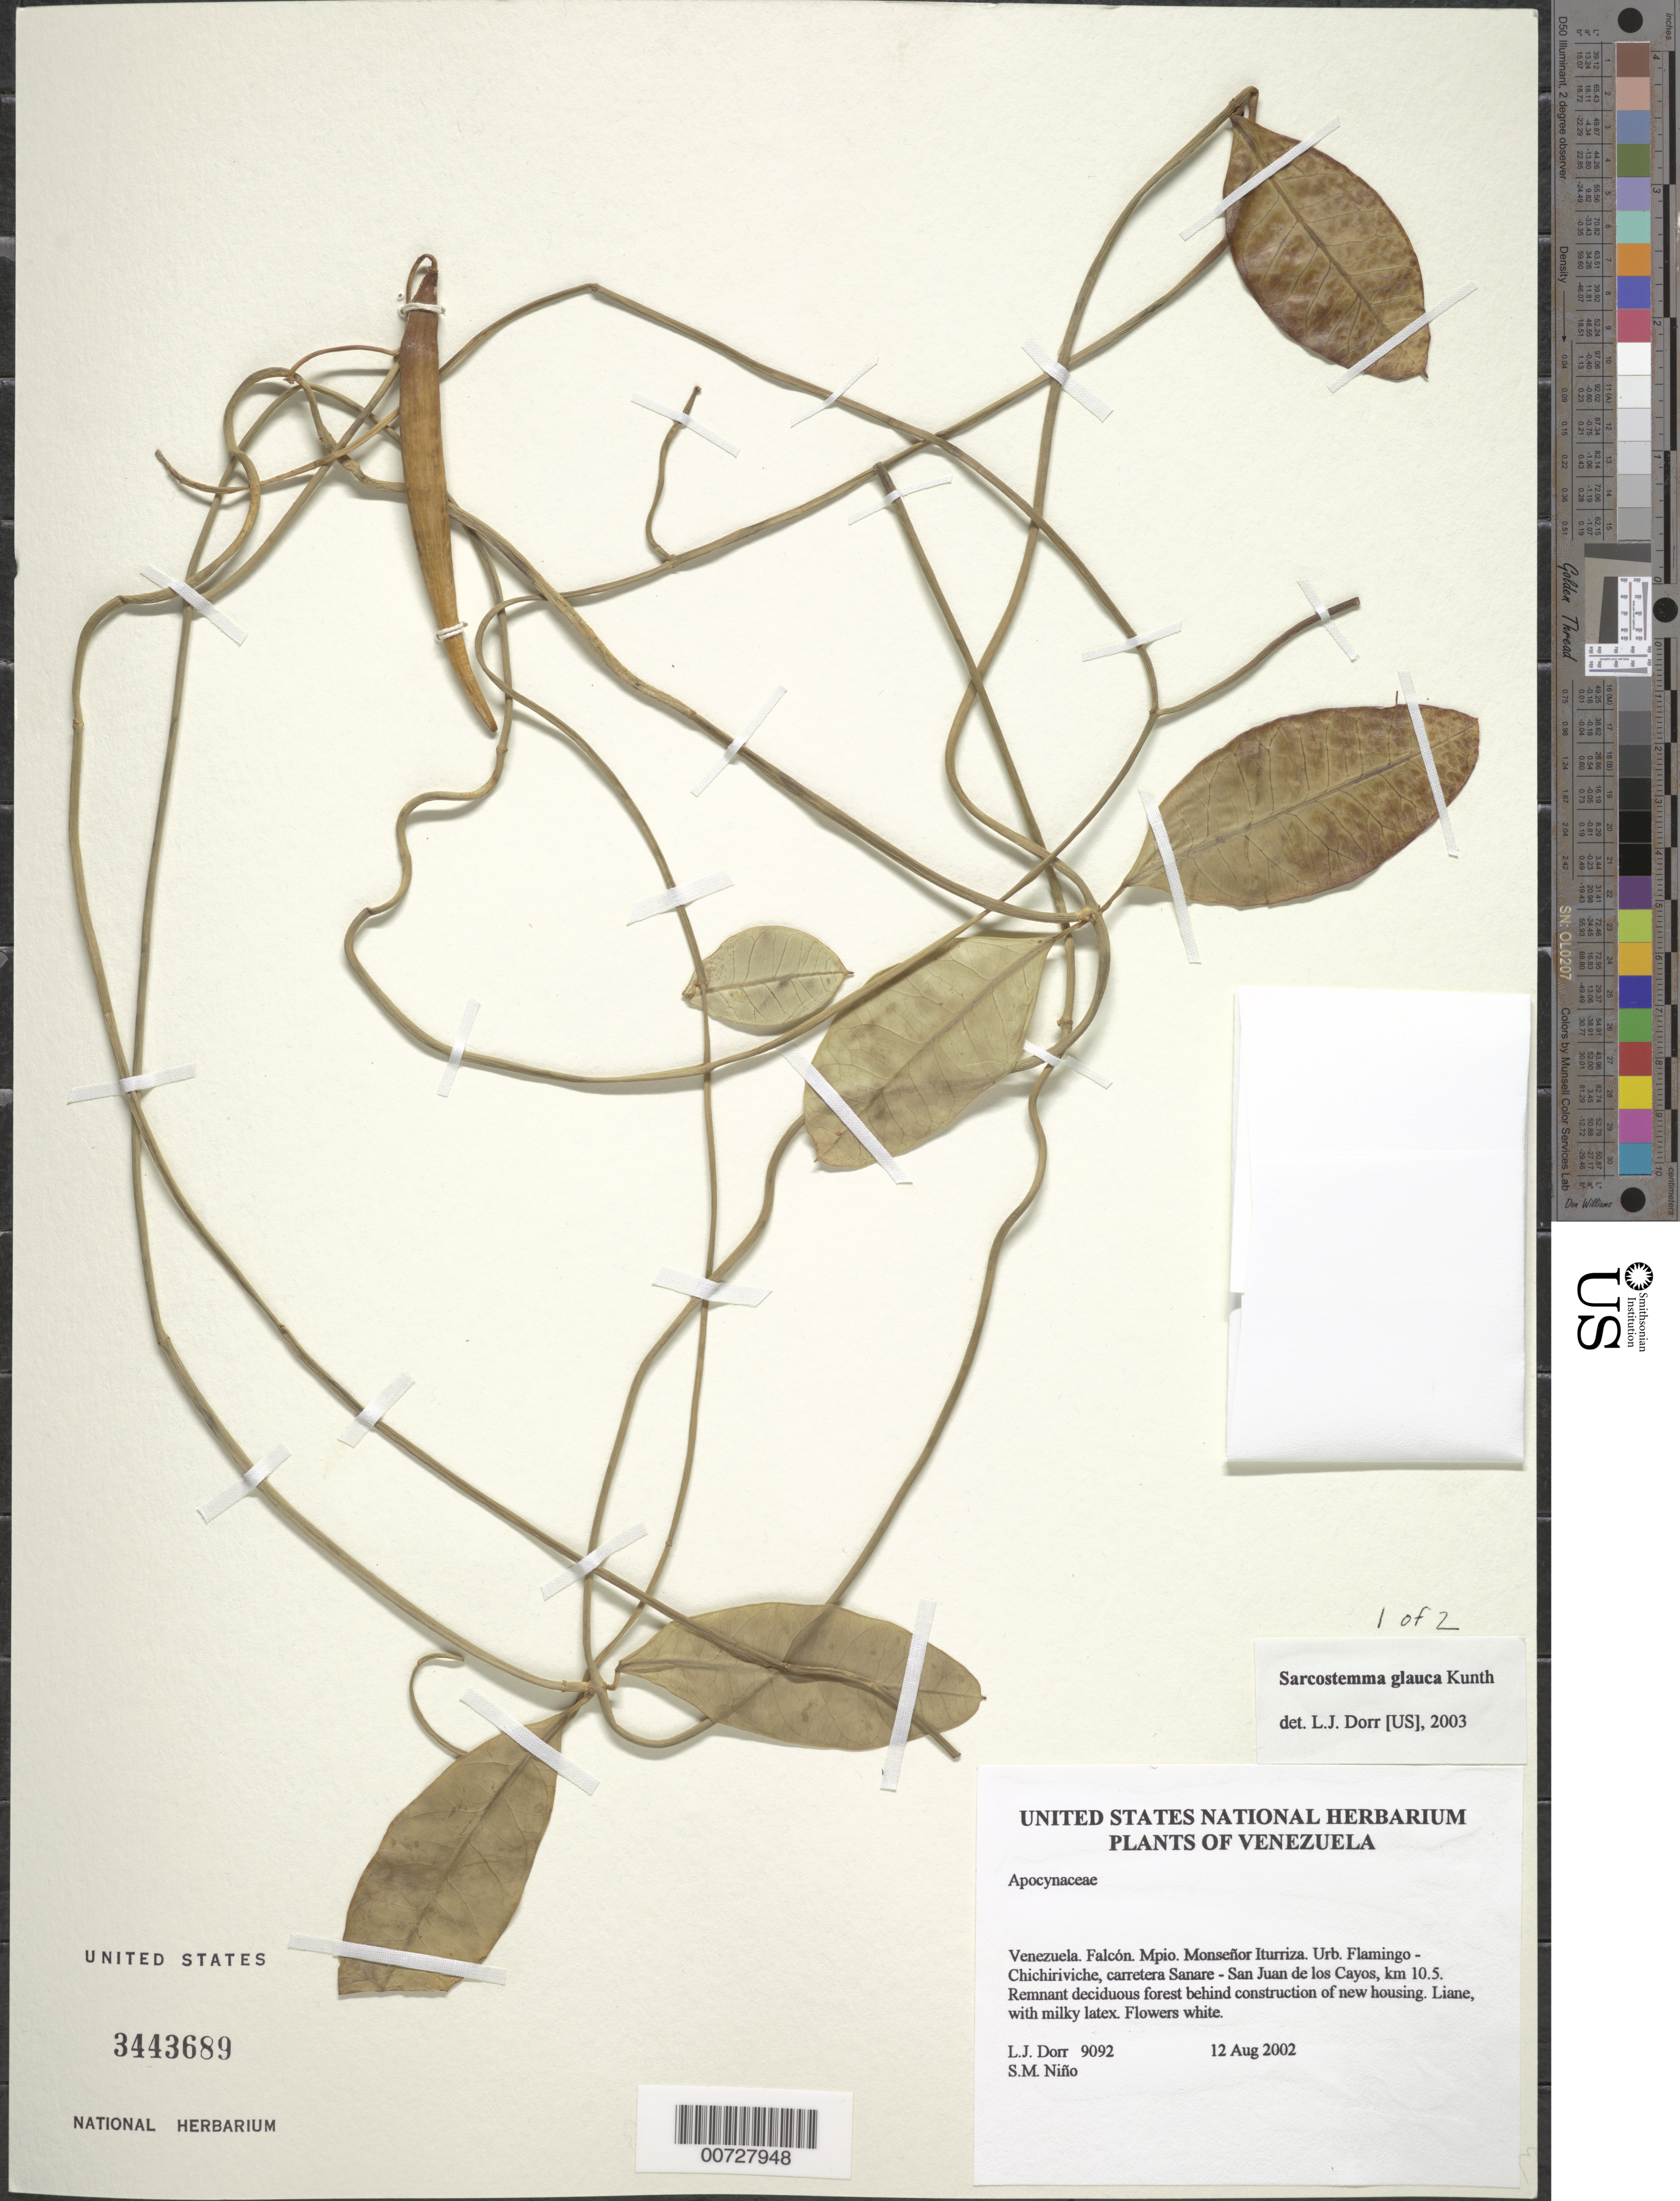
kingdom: Plantae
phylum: Tracheophyta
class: Magnoliopsida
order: Gentianales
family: Apocynaceae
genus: Sarcostemma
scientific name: Sarcostemma glaucum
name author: Kunth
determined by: Dorr, L. J., (BOT), Smithsonian Institution - National Museum of Natural History (UNITED STATES)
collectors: L. J. Dorr & S. M. Niño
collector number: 9092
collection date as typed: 12 Aug 2002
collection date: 2002-08-12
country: Venezuela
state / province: Falcón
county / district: Monseñor Iturriza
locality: Urb. Flamingo-Chichiriviche, carretera Sanare-San Juan de los Cayos, km 10.5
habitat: Remnant deciduous forest behind construction of new housing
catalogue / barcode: US 3443689